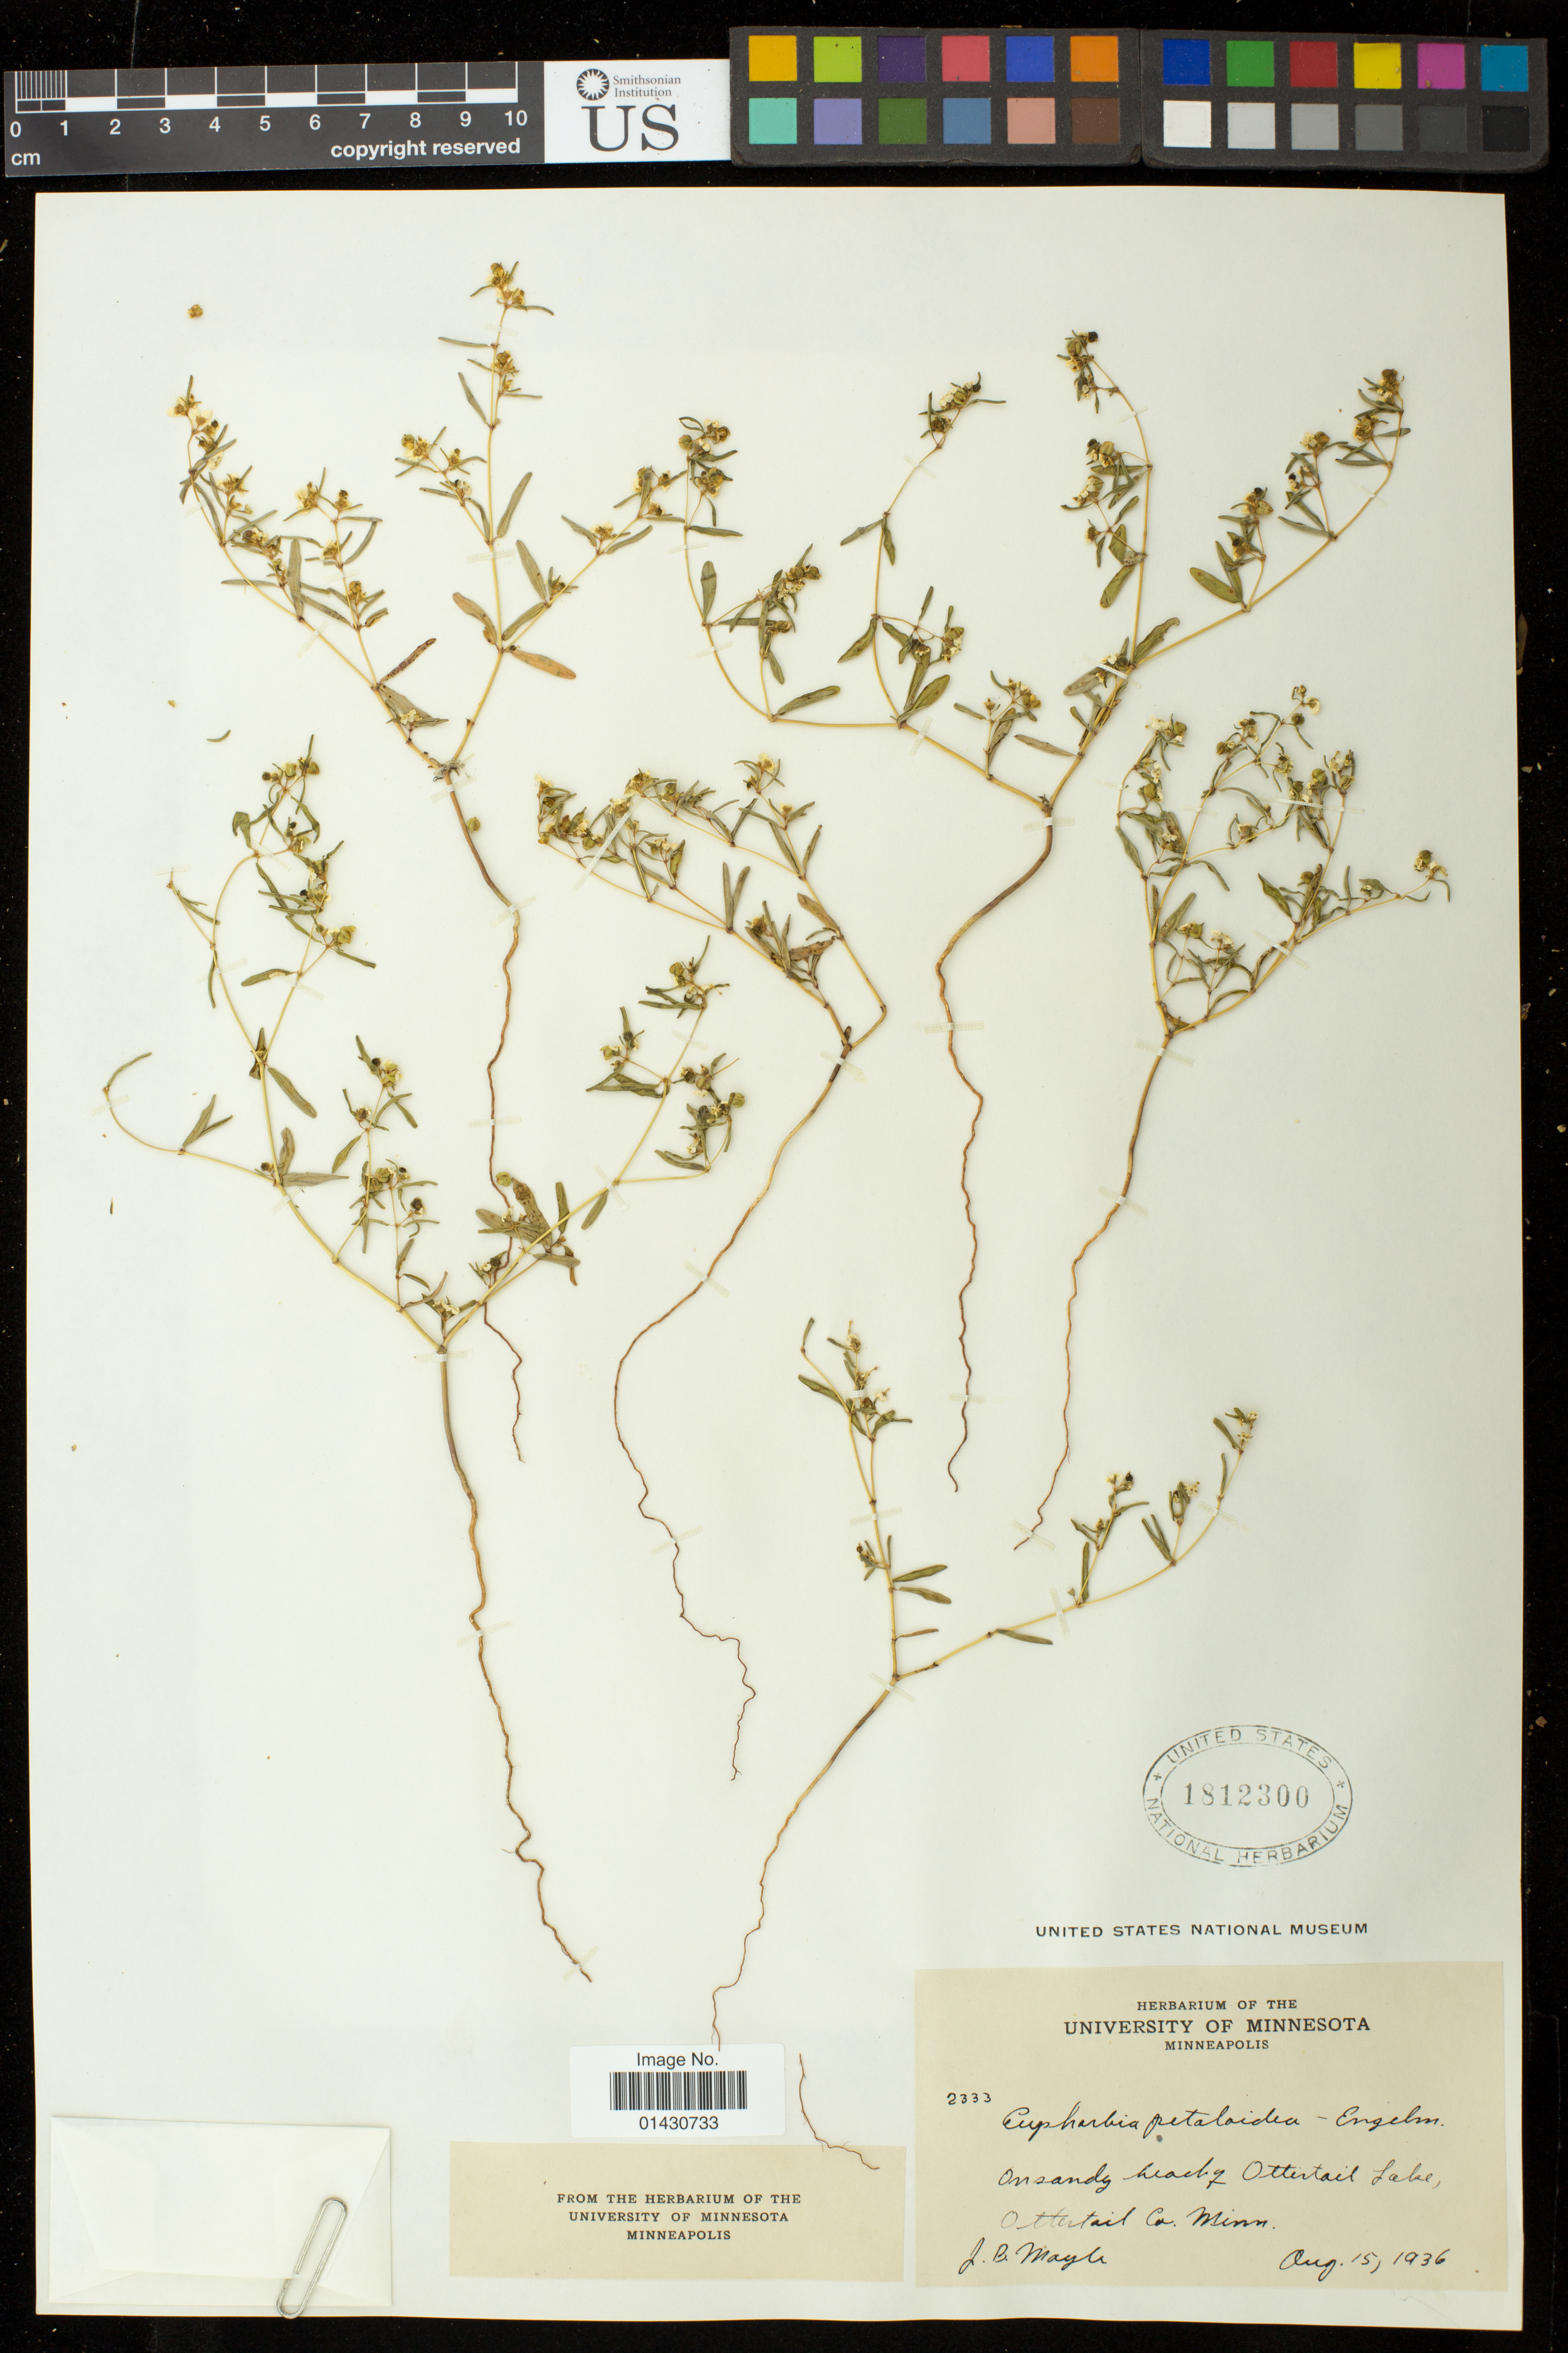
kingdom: Plantae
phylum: Tracheophyta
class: Magnoliopsida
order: Malpighiales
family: Euphorbiaceae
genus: Euphorbia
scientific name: Euphorbia missurica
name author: Raf.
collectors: J. B. Mayle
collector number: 2333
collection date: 1936-08-15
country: United States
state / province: Minnesota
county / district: Otter Tail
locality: Ottertail Lake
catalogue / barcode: US 1812300